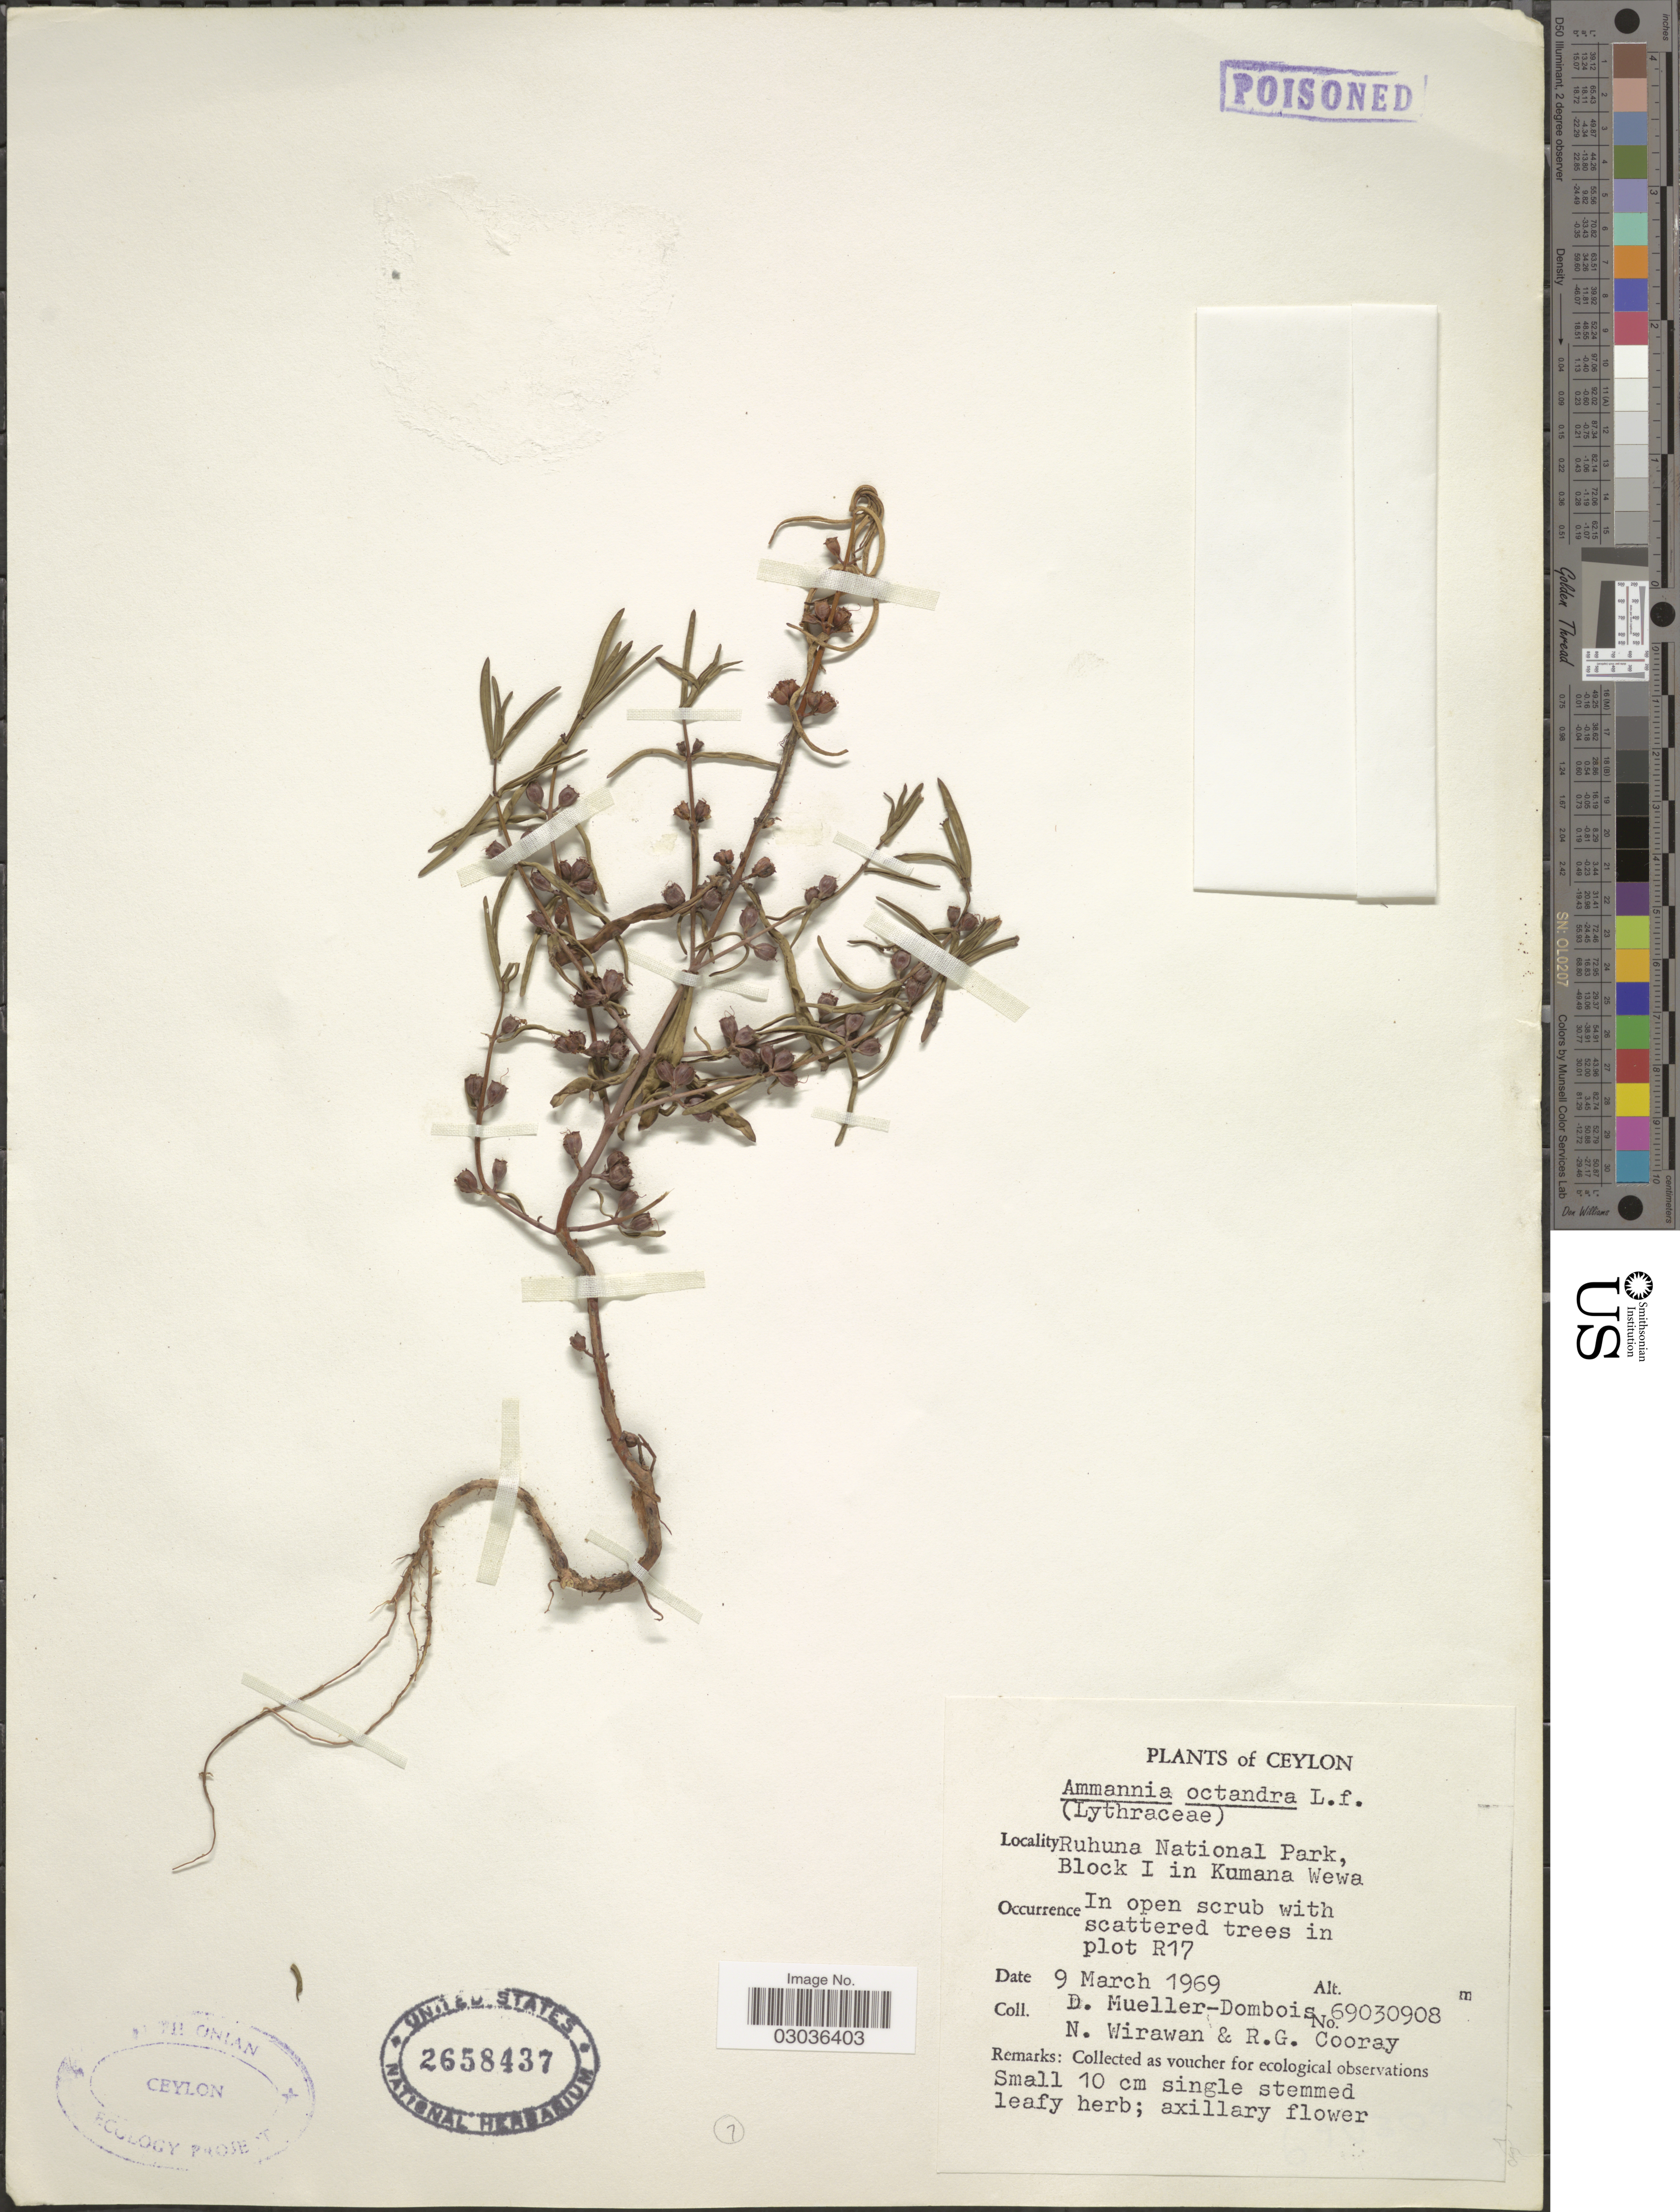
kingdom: Plantae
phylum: Tracheophyta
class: Magnoliopsida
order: Myrtales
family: Lythraceae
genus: Ammannia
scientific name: Ammannia octandra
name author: L. f.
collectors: D. Mueller-Dombois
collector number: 69030908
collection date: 1969-03-09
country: Sri Lanka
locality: Ceylon. Ruhuna National Park, Block I in Kumana Wewa. In plot R17.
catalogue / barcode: US 2658437